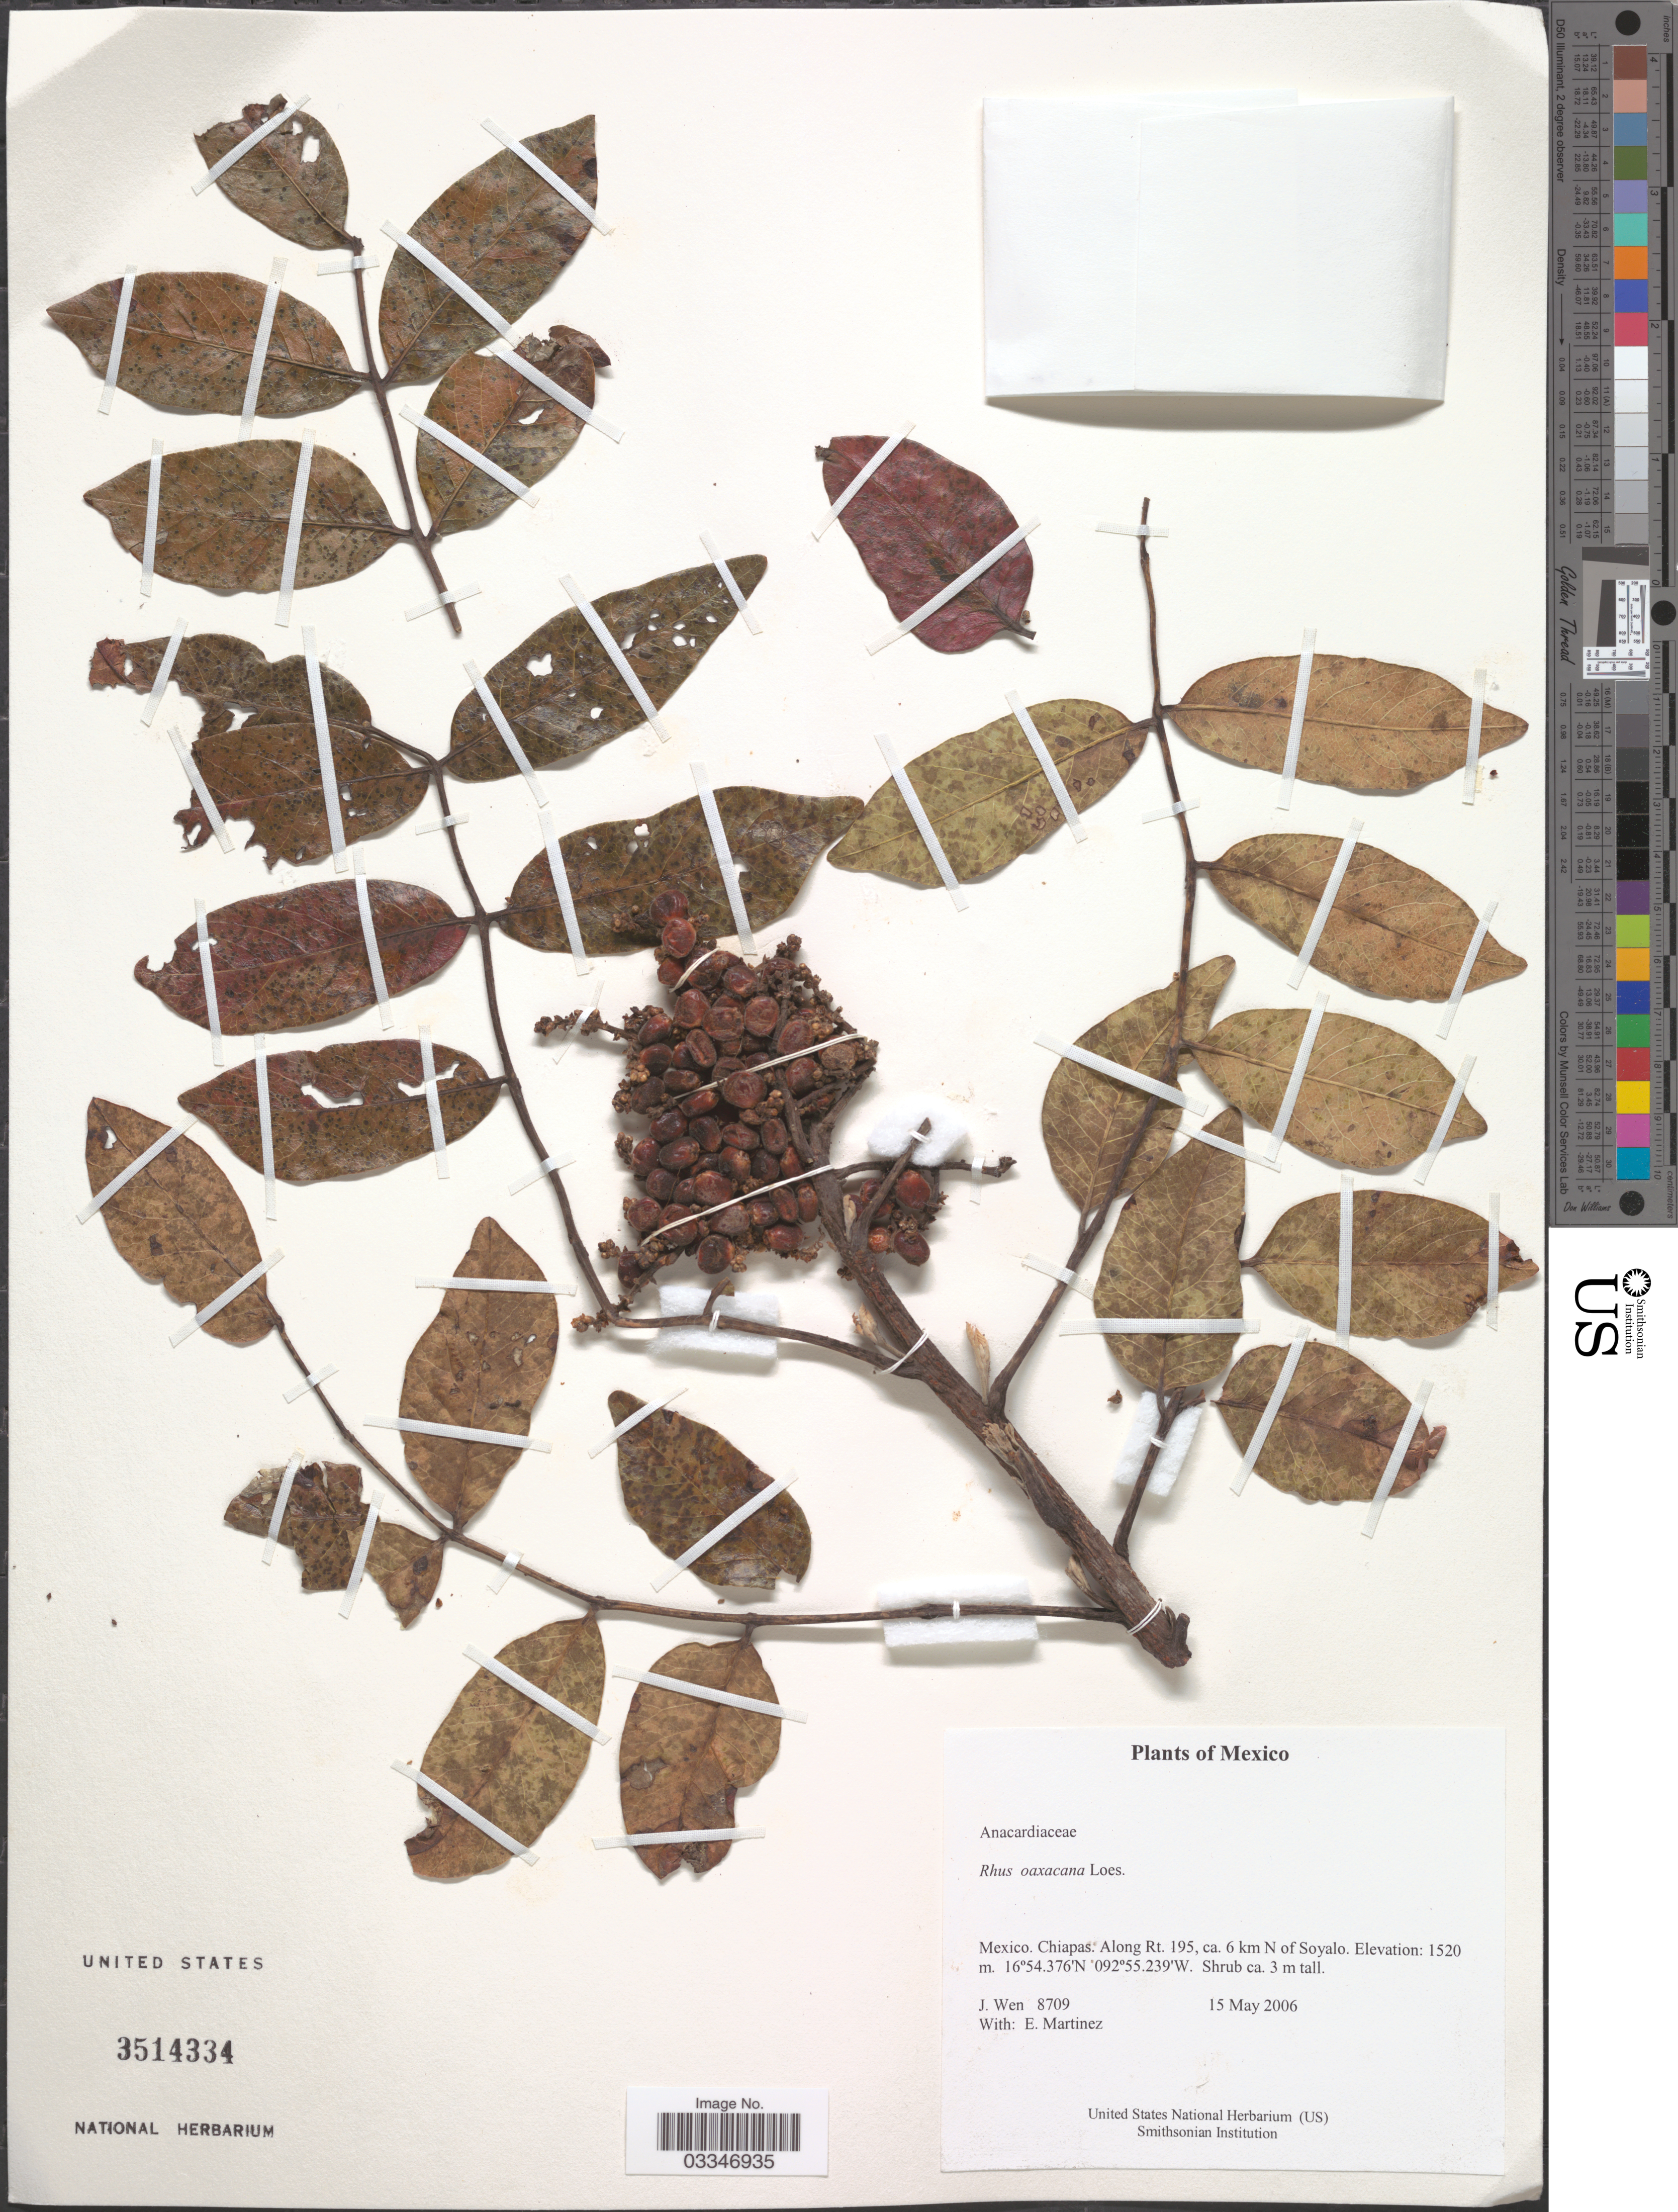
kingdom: Plantae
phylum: Tracheophyta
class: Magnoliopsida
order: Sapindales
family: Anacardiaceae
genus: Rhus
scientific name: Rhus schiedeana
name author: Schltdl.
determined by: Mitchell, John D.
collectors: J. Wen & E. Martínez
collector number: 8709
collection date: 2006-05-15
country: Mexico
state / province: Chiapas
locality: Along Rt. 195, ca. 6 km N of Soyalo.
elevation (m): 1520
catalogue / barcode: US 3514334